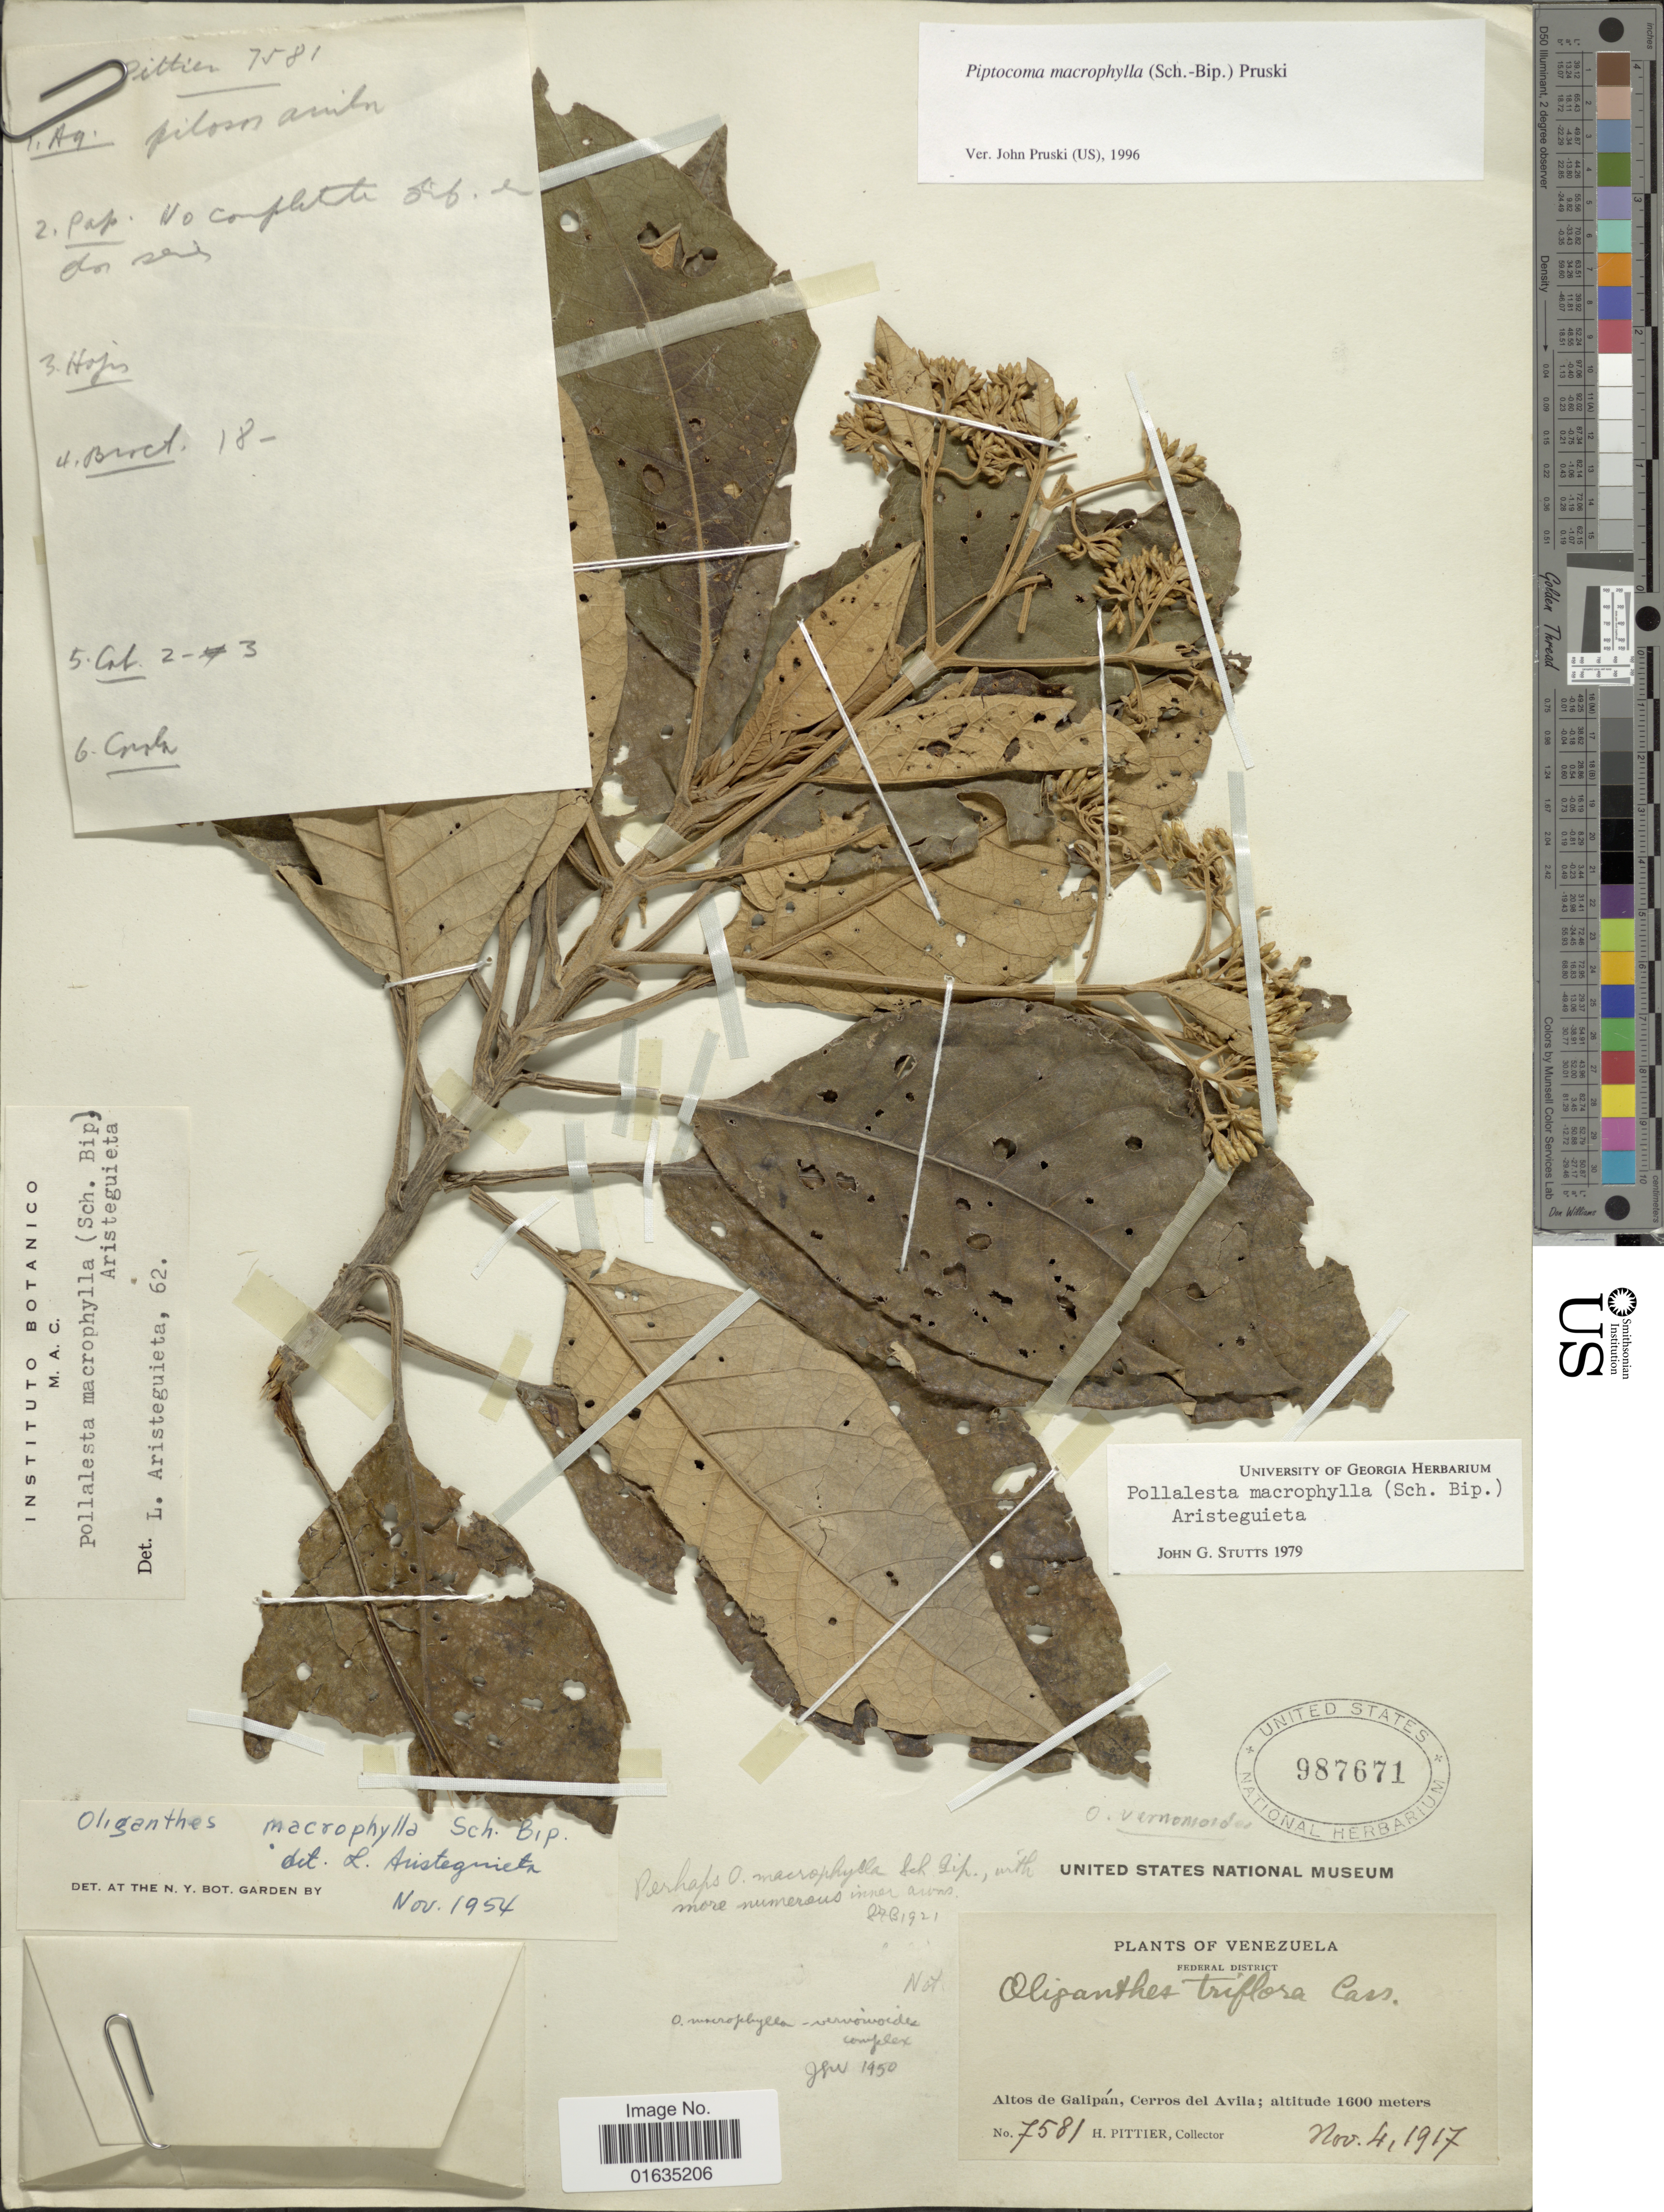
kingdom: Plantae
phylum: Tracheophyta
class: Magnoliopsida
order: Asterales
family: Asteraceae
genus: Piptocoma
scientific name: Piptocoma macrophylla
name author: (Sch. Bip.) Pruski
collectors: H. F. Pittier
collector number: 7581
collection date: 1917-11-04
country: Venezuela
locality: Federal District, Altos de Galipan, Cerros del Avila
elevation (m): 1600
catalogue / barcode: US 987671